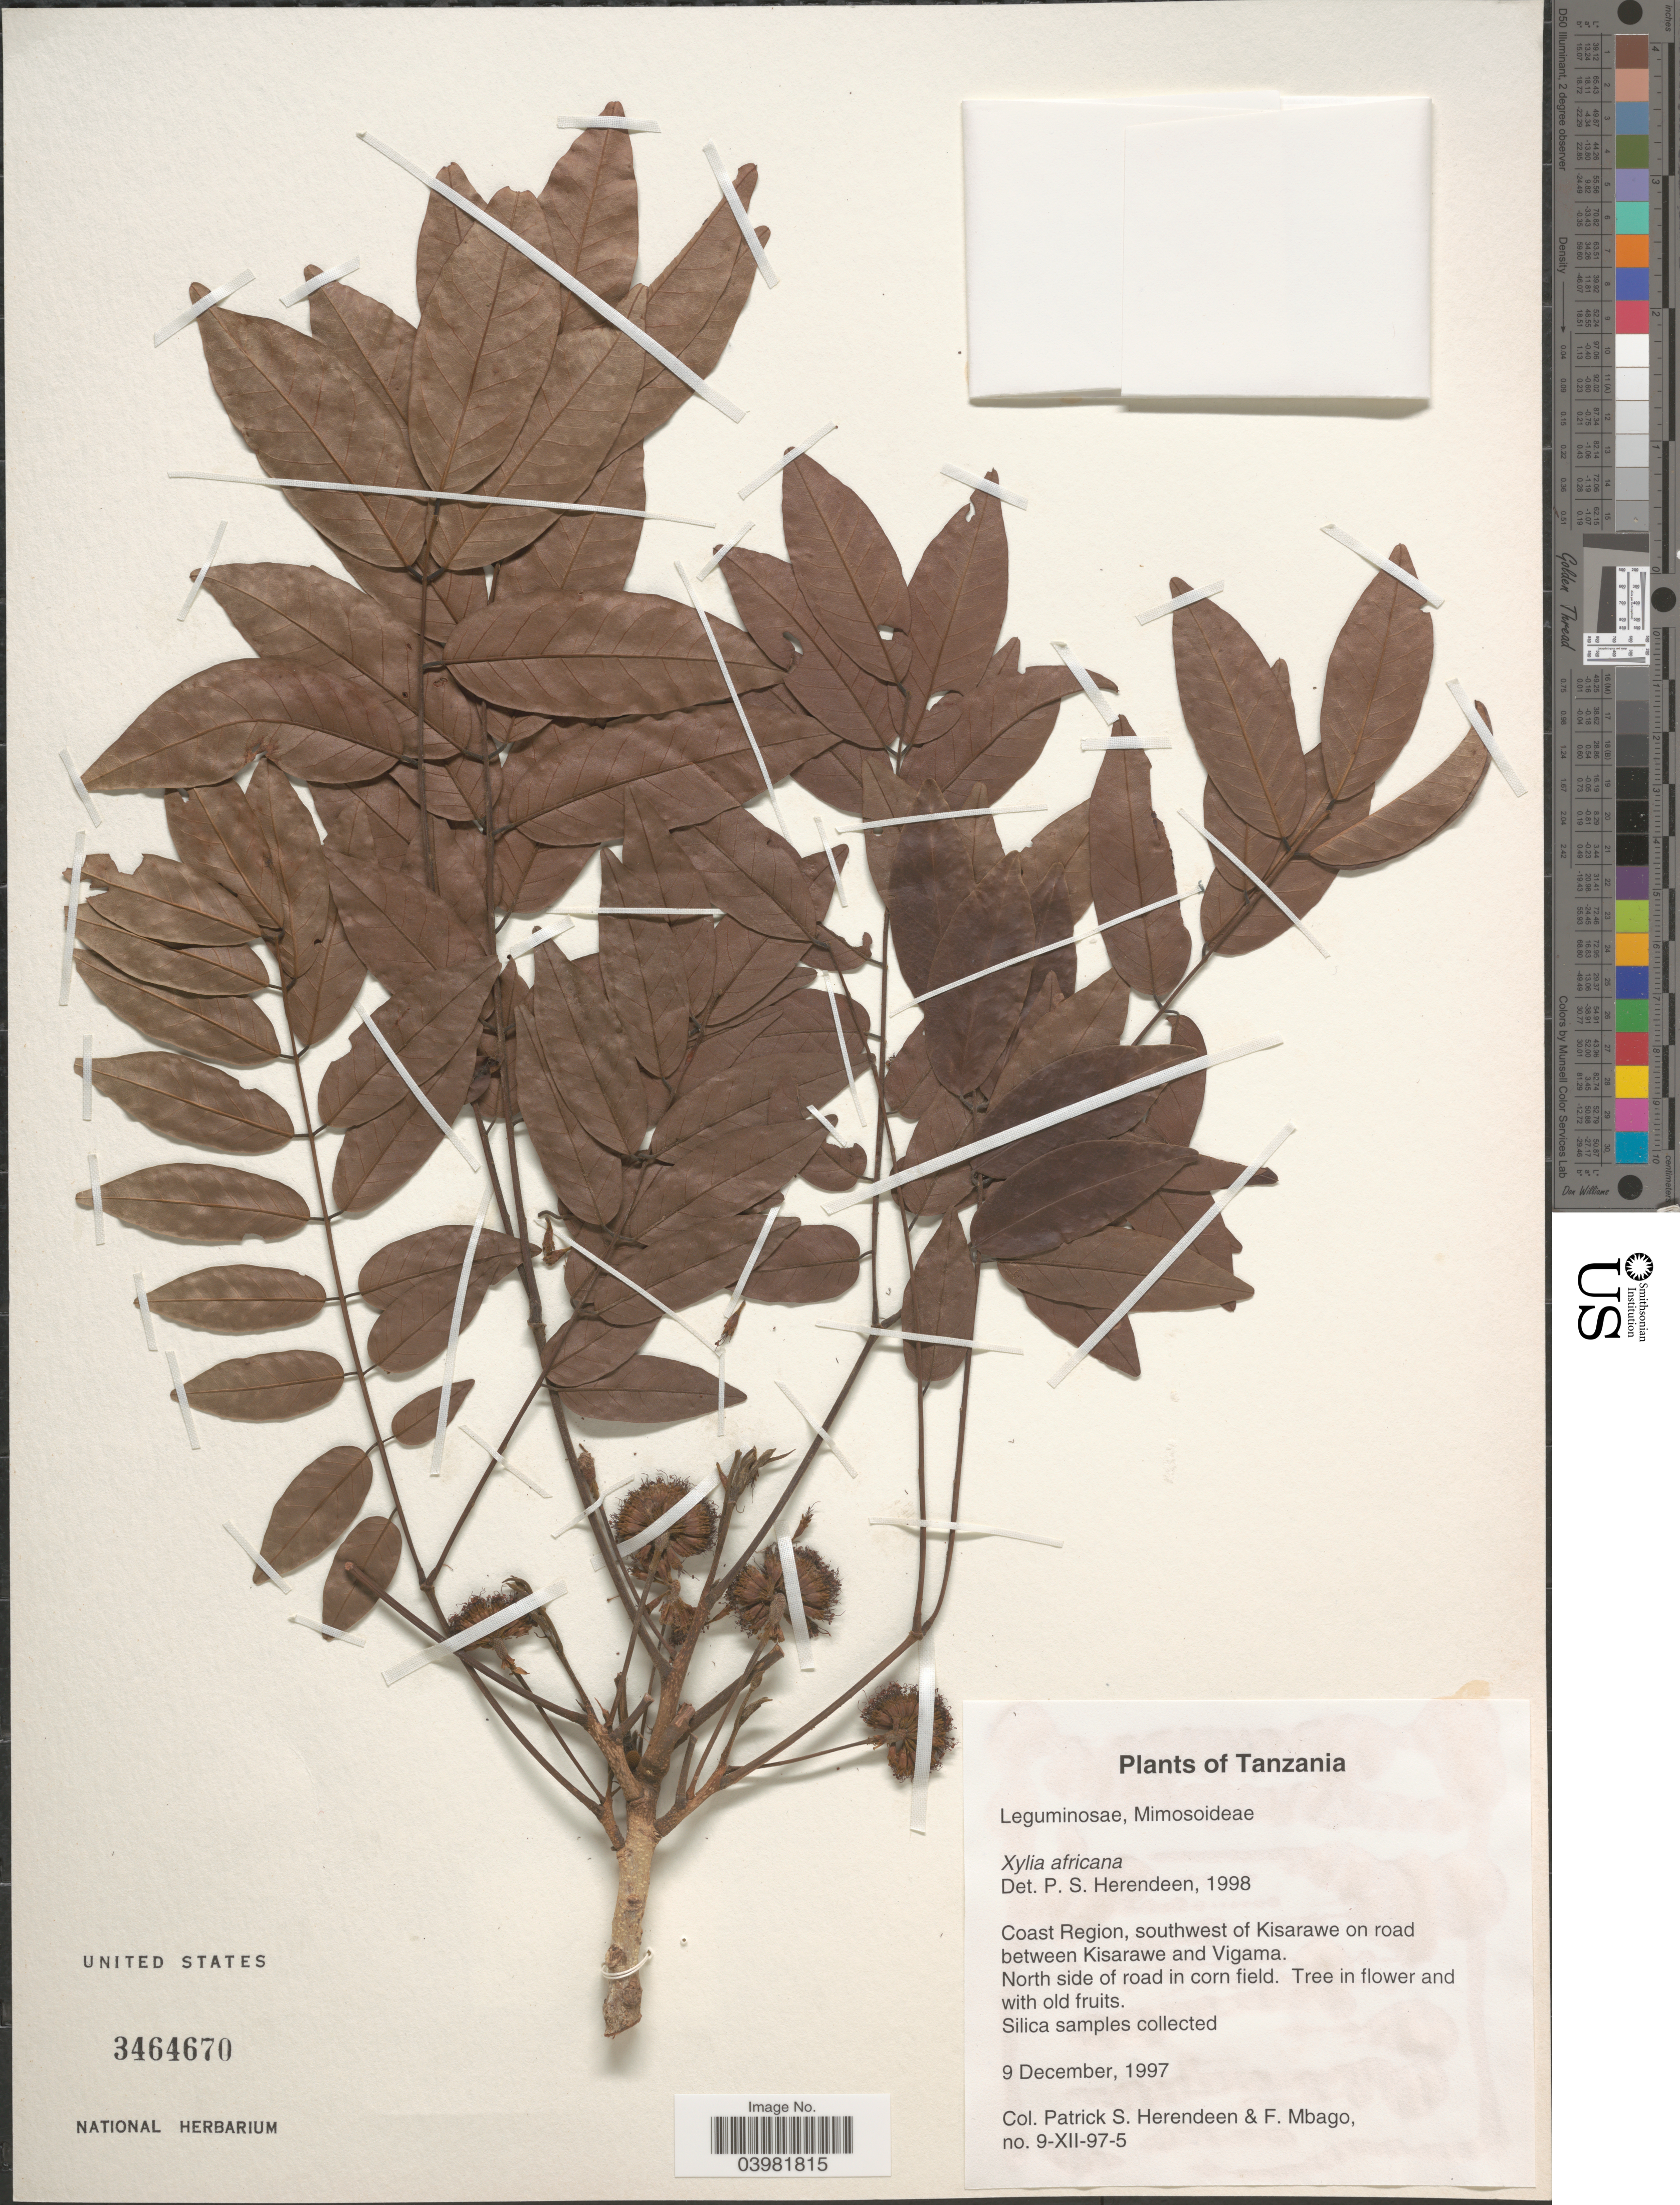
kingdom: Plantae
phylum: Tracheophyta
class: Magnoliopsida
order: Fabales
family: Fabaceae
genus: Xylia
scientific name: Xylia africana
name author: Harms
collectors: P. S. Herendeen & F. Mbago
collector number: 9-XII-97-5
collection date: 1997-12-09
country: Tanzania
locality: Coast Region, southwest of Kisarawe on road between Kisarawe and Vigama. North side of road in corn field.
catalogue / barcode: US 3464670